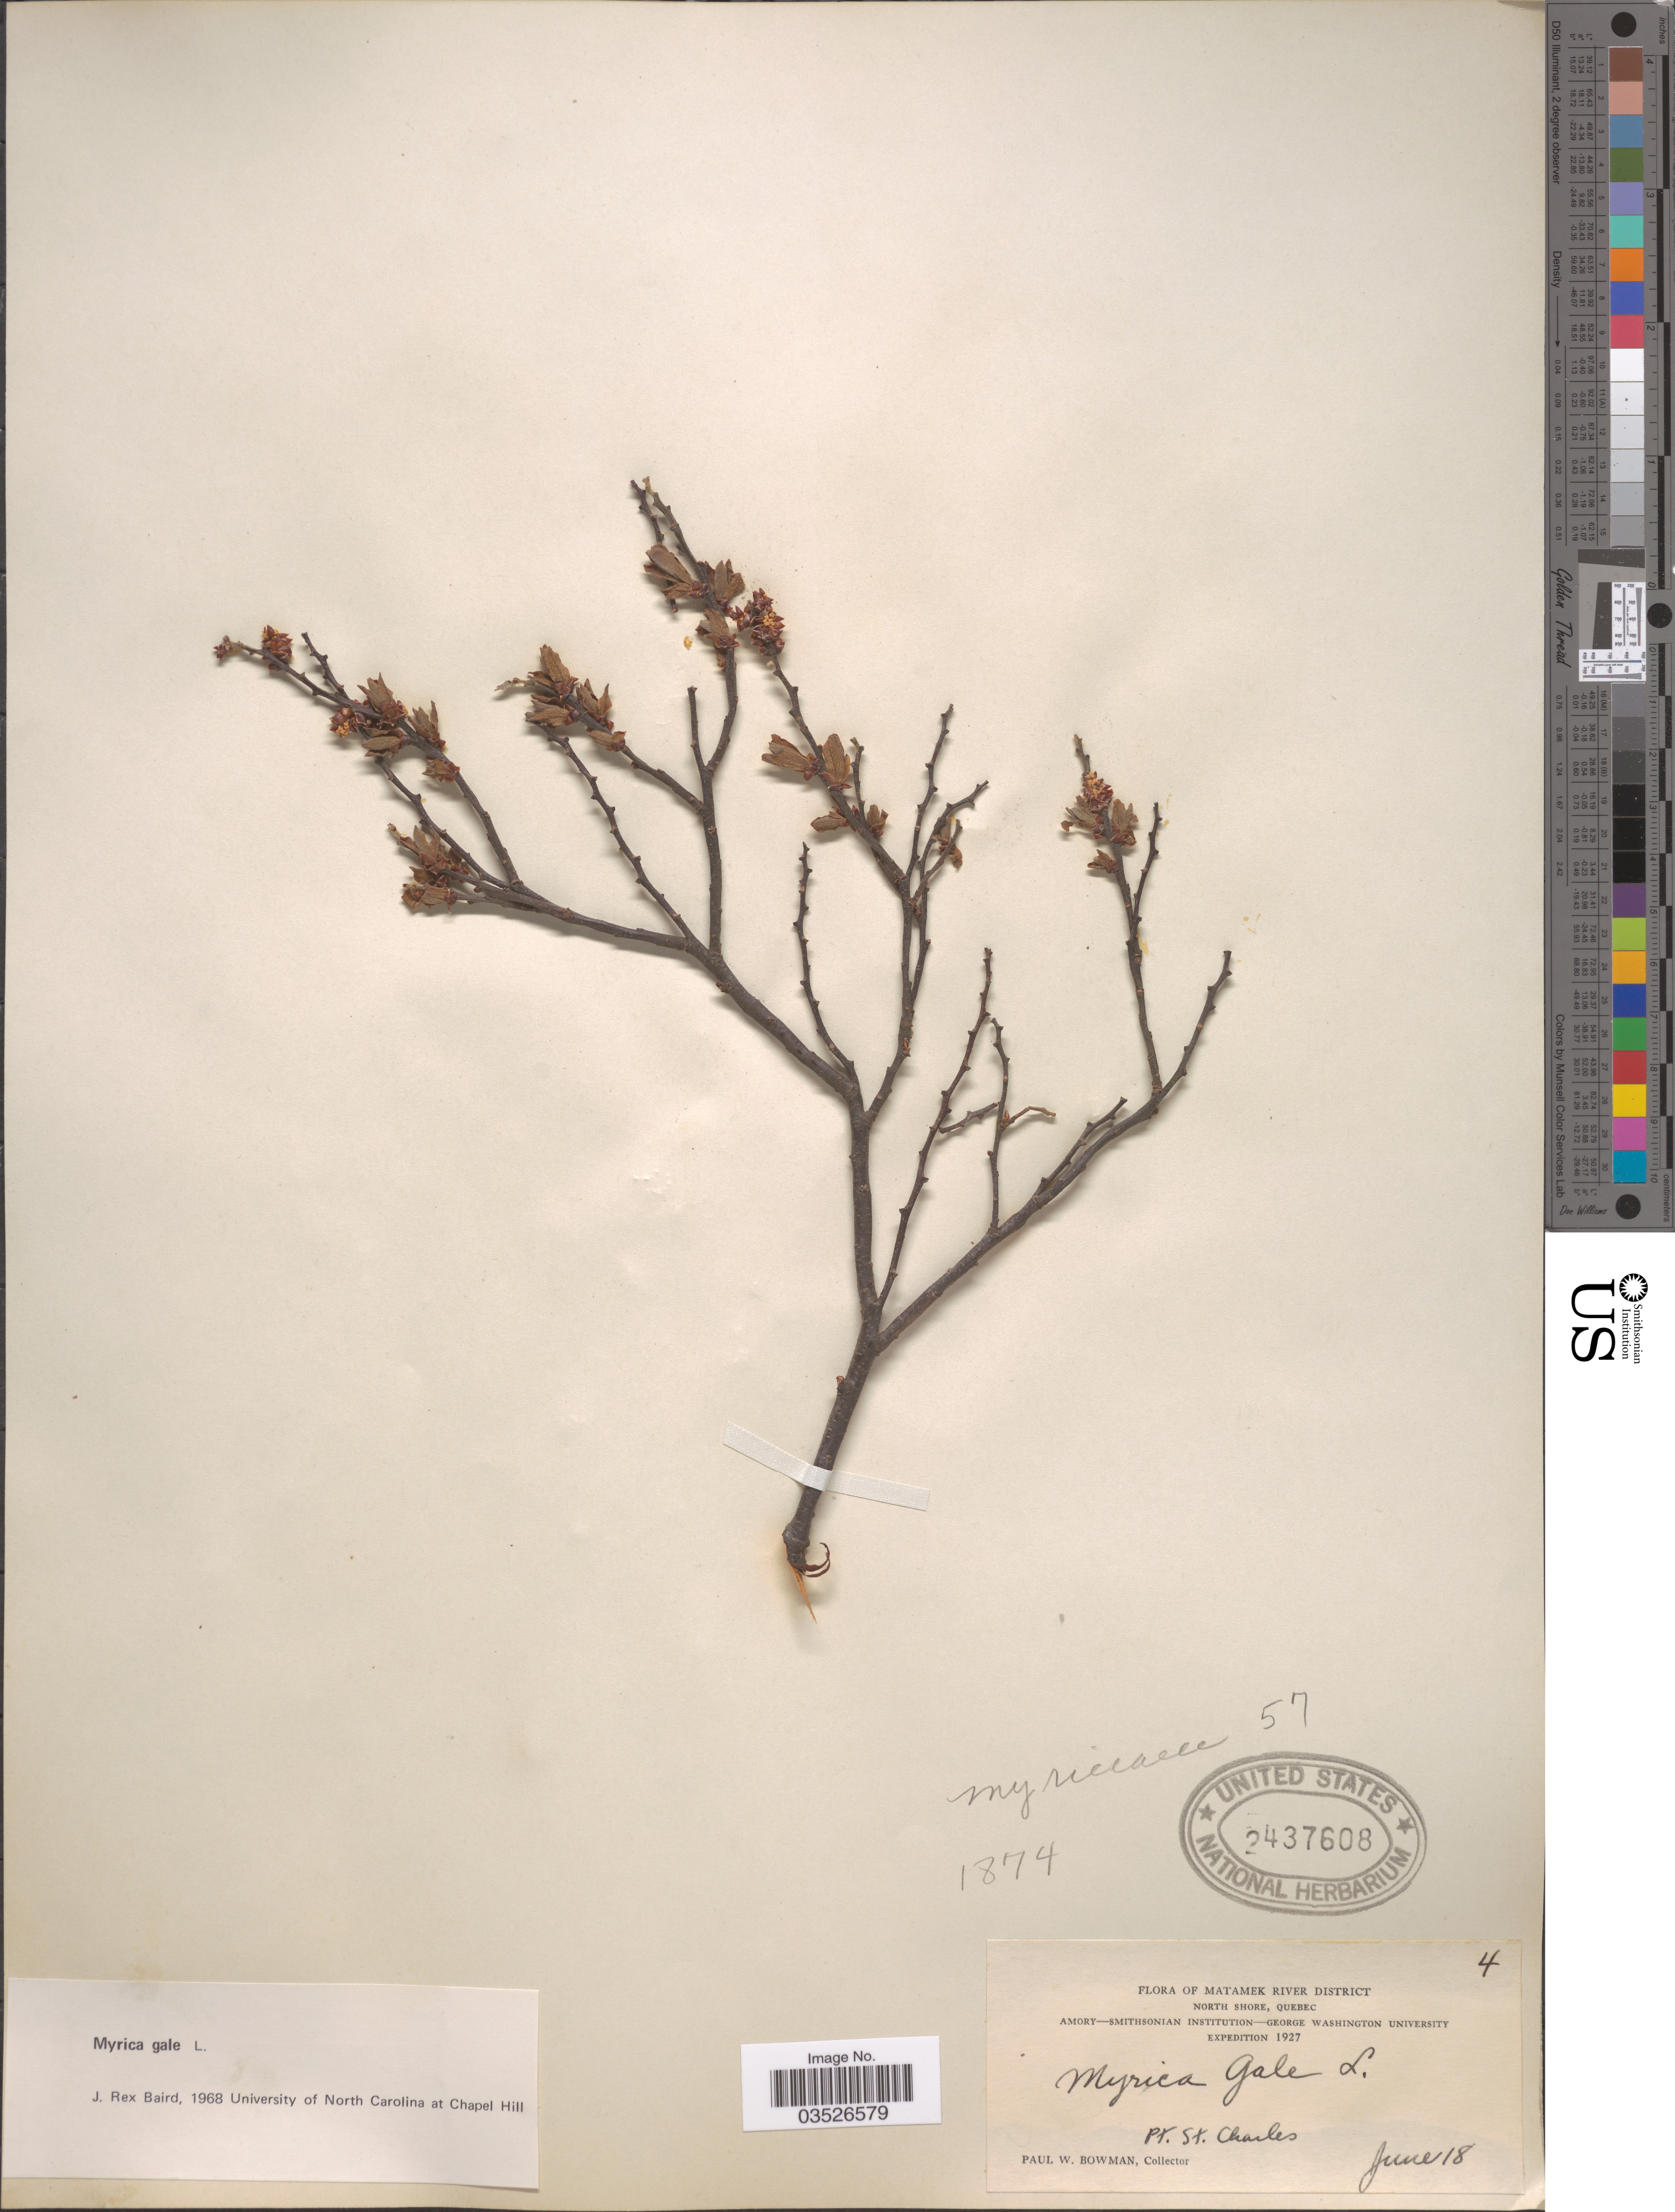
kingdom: Plantae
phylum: Tracheophyta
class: Magnoliopsida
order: Fagales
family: Myricaceae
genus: Myrica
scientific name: Myrica gale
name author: L.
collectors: P. Bowman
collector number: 4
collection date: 1927-06-18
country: Canada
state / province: Quebec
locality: Matamek River District. North Shore. Pt. St. Charles.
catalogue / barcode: US 2437608